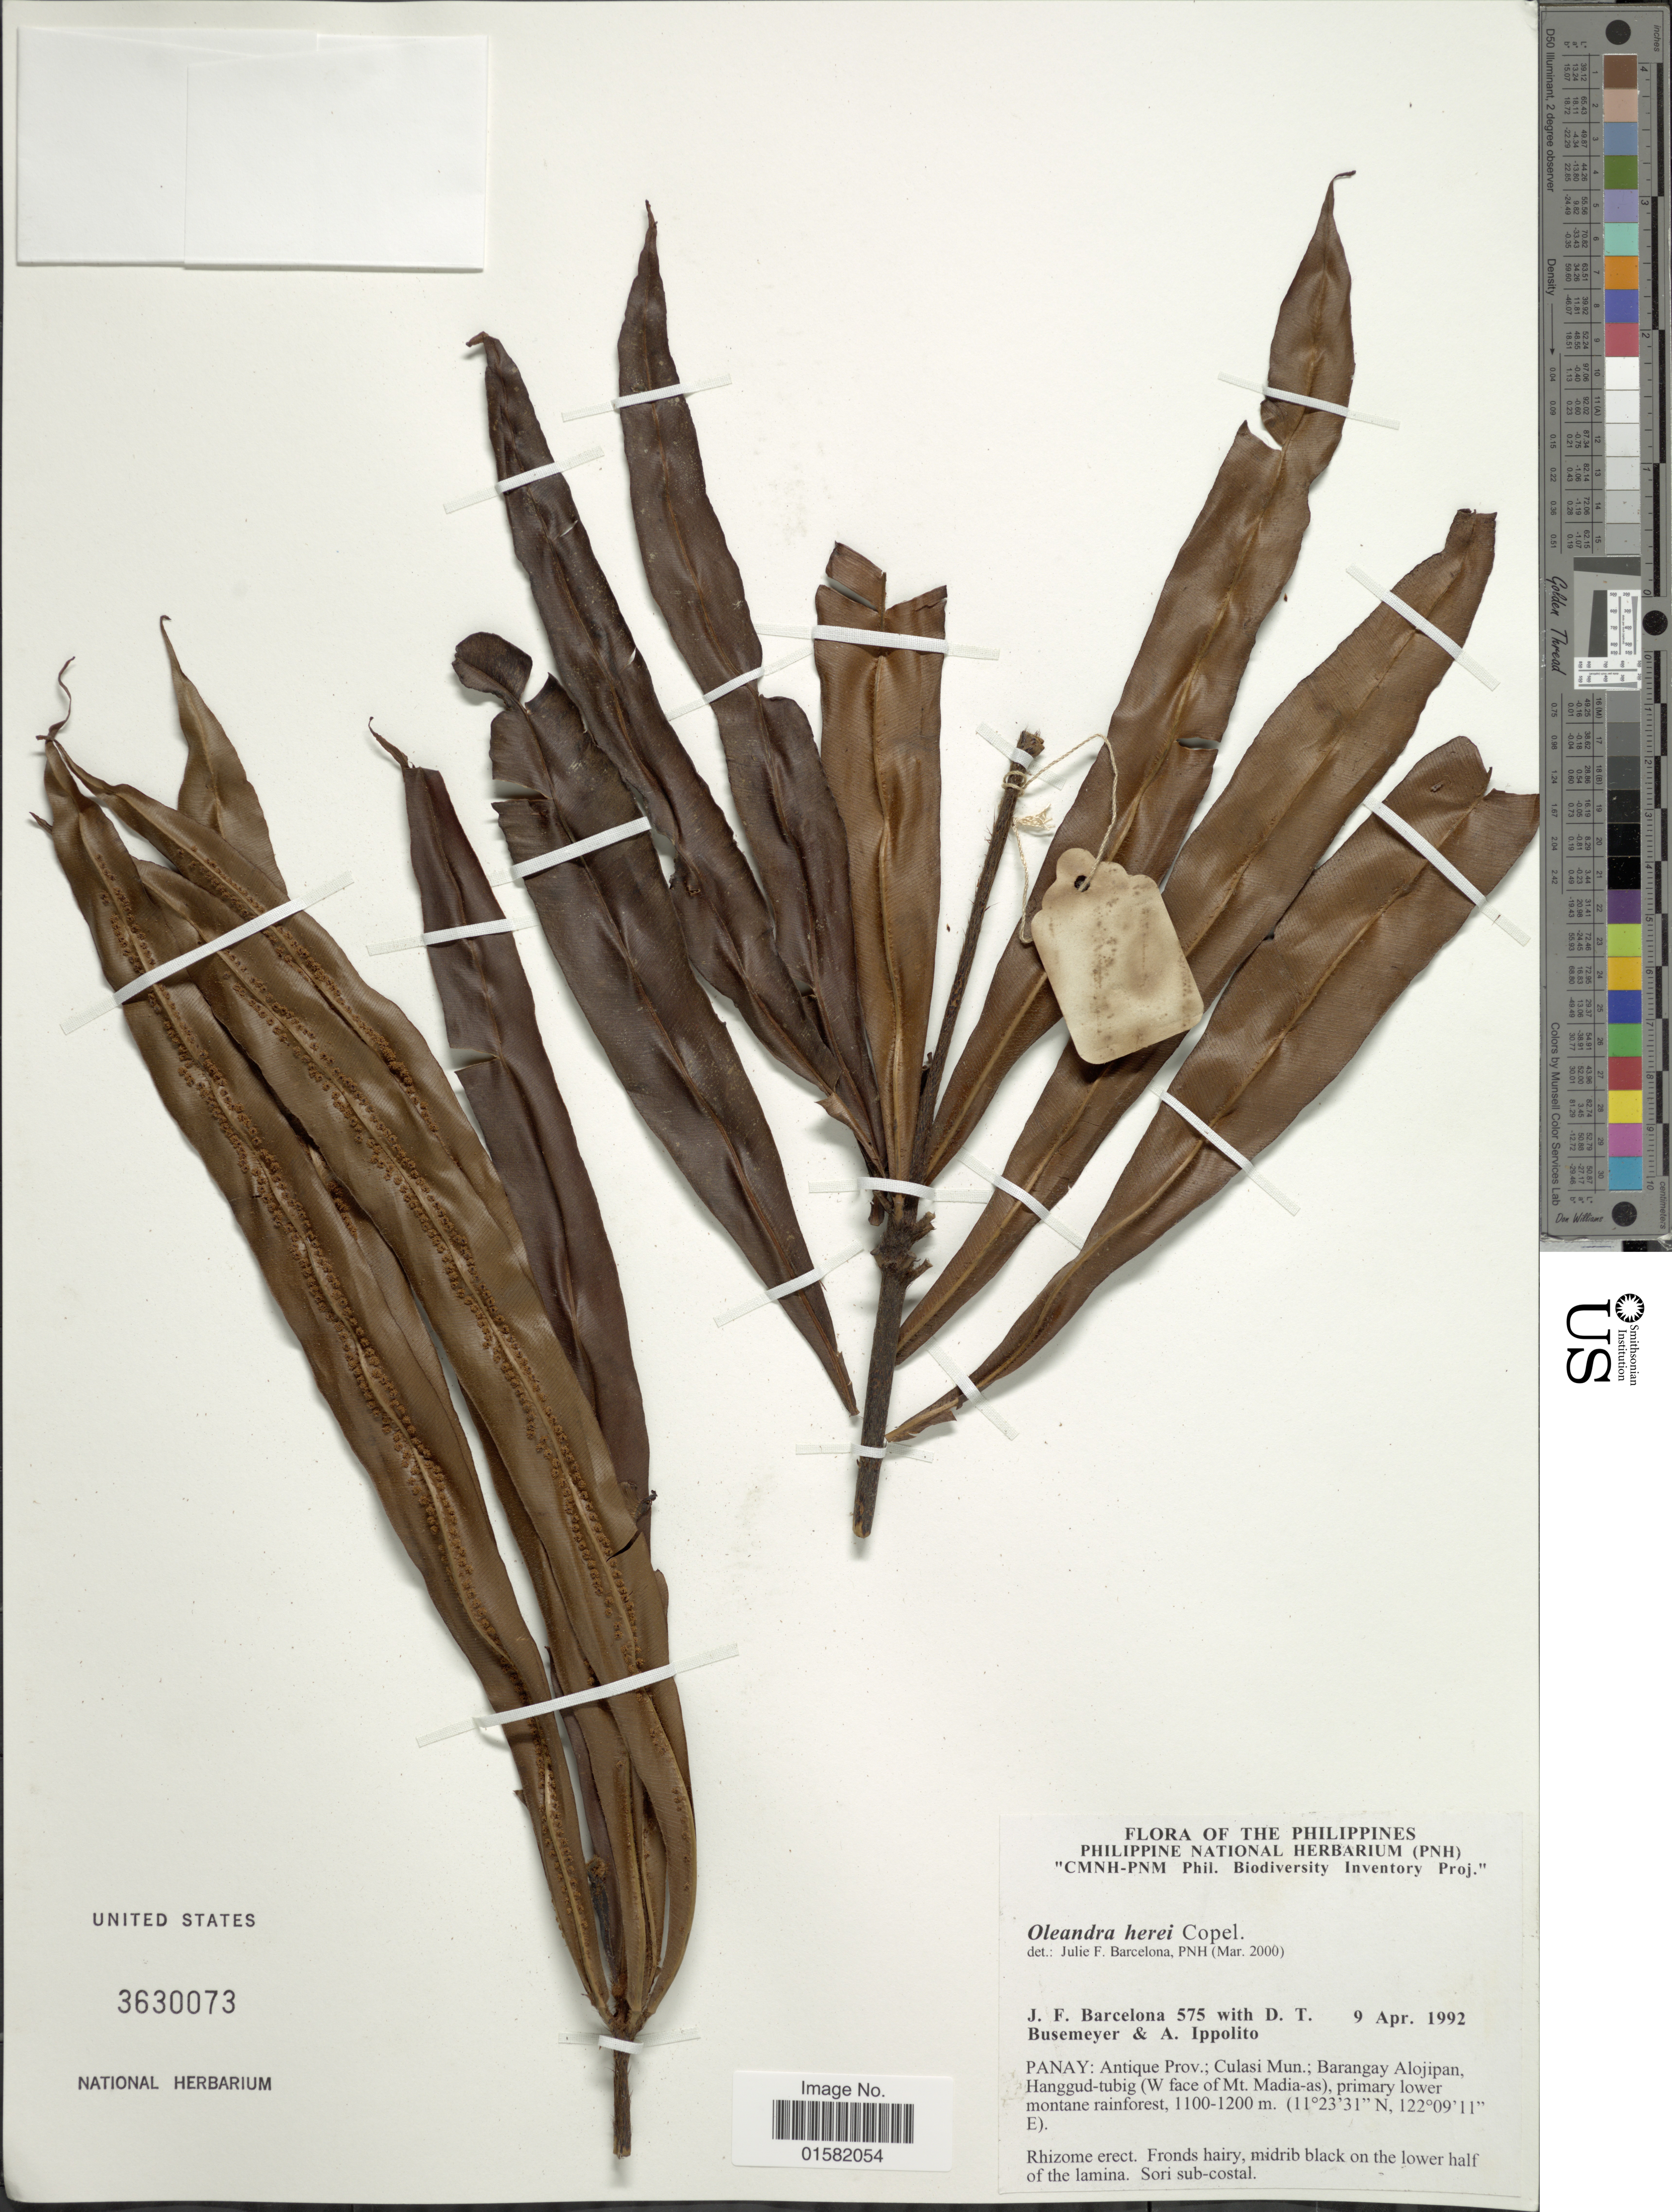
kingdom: Plantae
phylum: Tracheophyta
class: Polypodiopsida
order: Polypodiales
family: Oleandraceae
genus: Oleandra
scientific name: Oleandra herrei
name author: Copel.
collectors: J. F. Barcelona, D. Busemeyer & A. Ippolito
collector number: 575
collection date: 1922-04-09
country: Philippines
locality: The Philippines, Panay: Antique Prov.; Culasi Mun.; Barangay Alojipan, Hanggud-tubig (W face of Mt. Madia-as).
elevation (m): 1100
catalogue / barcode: US 3630073